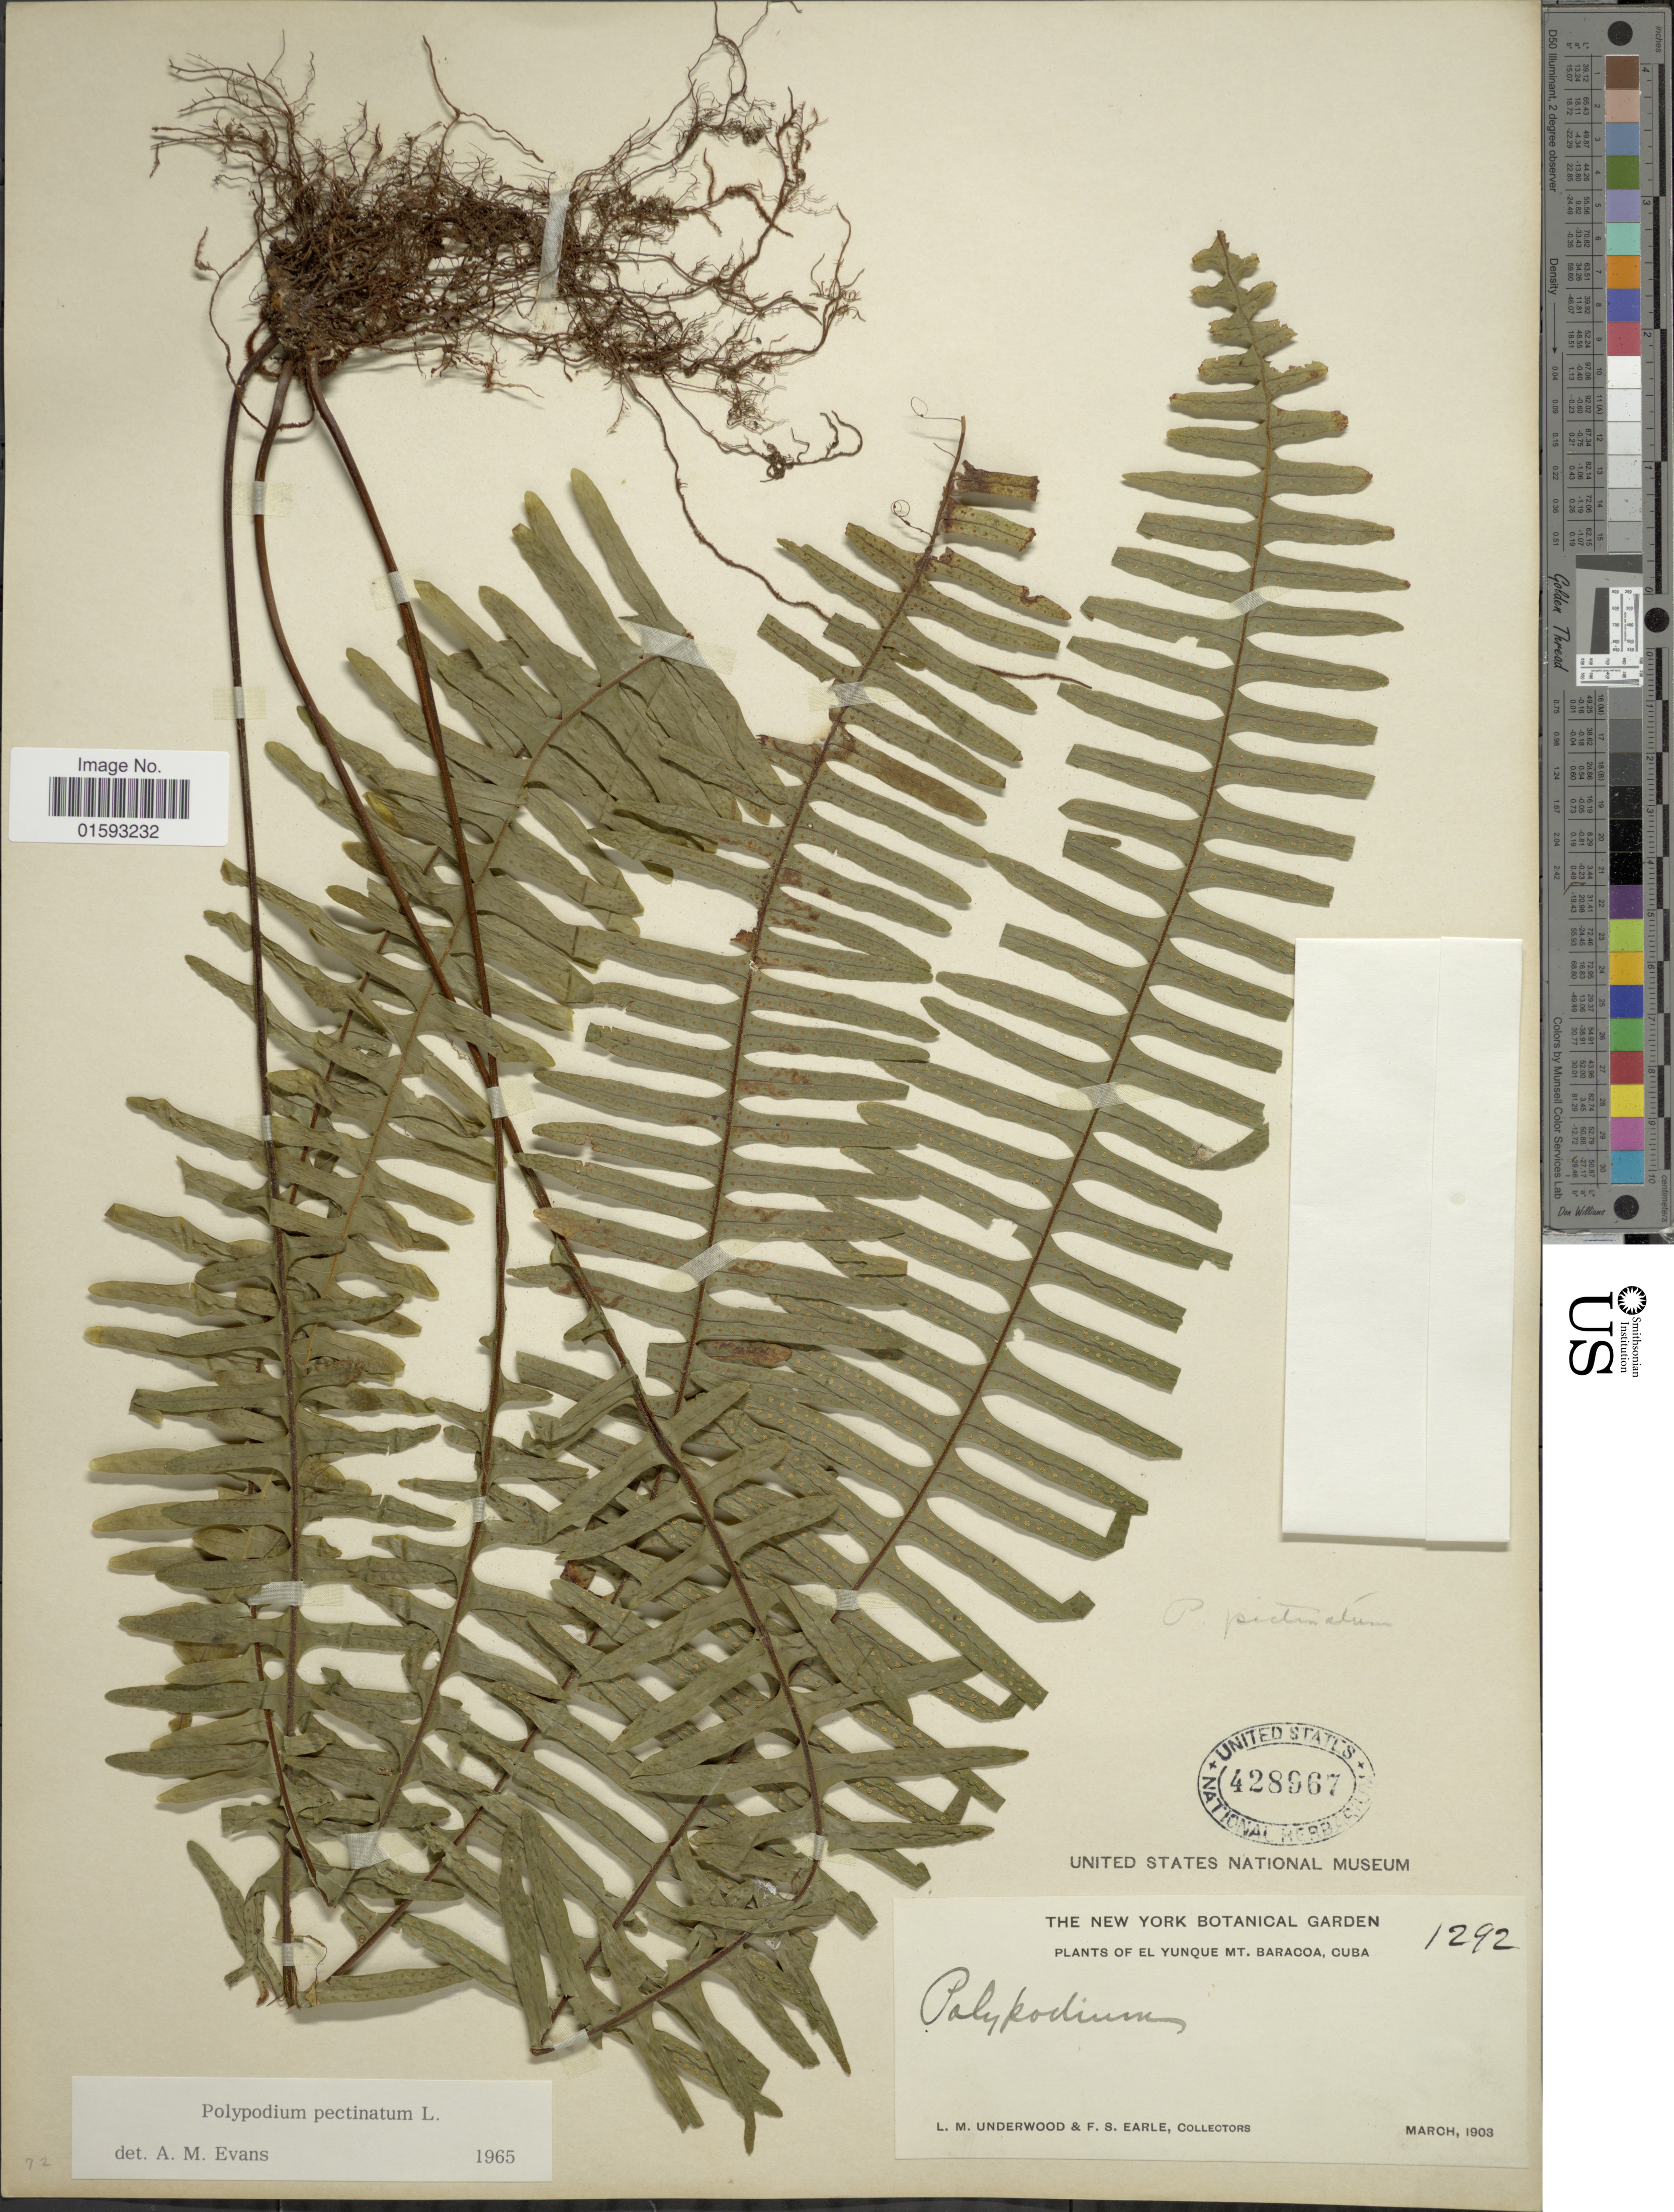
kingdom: Plantae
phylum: Tracheophyta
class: Polypodiopsida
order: Polypodiales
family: Polypodiaceae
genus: Pecluma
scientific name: Pecluma pectinata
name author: (L.) M.G. Price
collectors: L. M. Underwood & F. S. Earle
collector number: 1292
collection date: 1903-03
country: Cuba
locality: El Yunque Mt. Baracoa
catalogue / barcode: US 428967